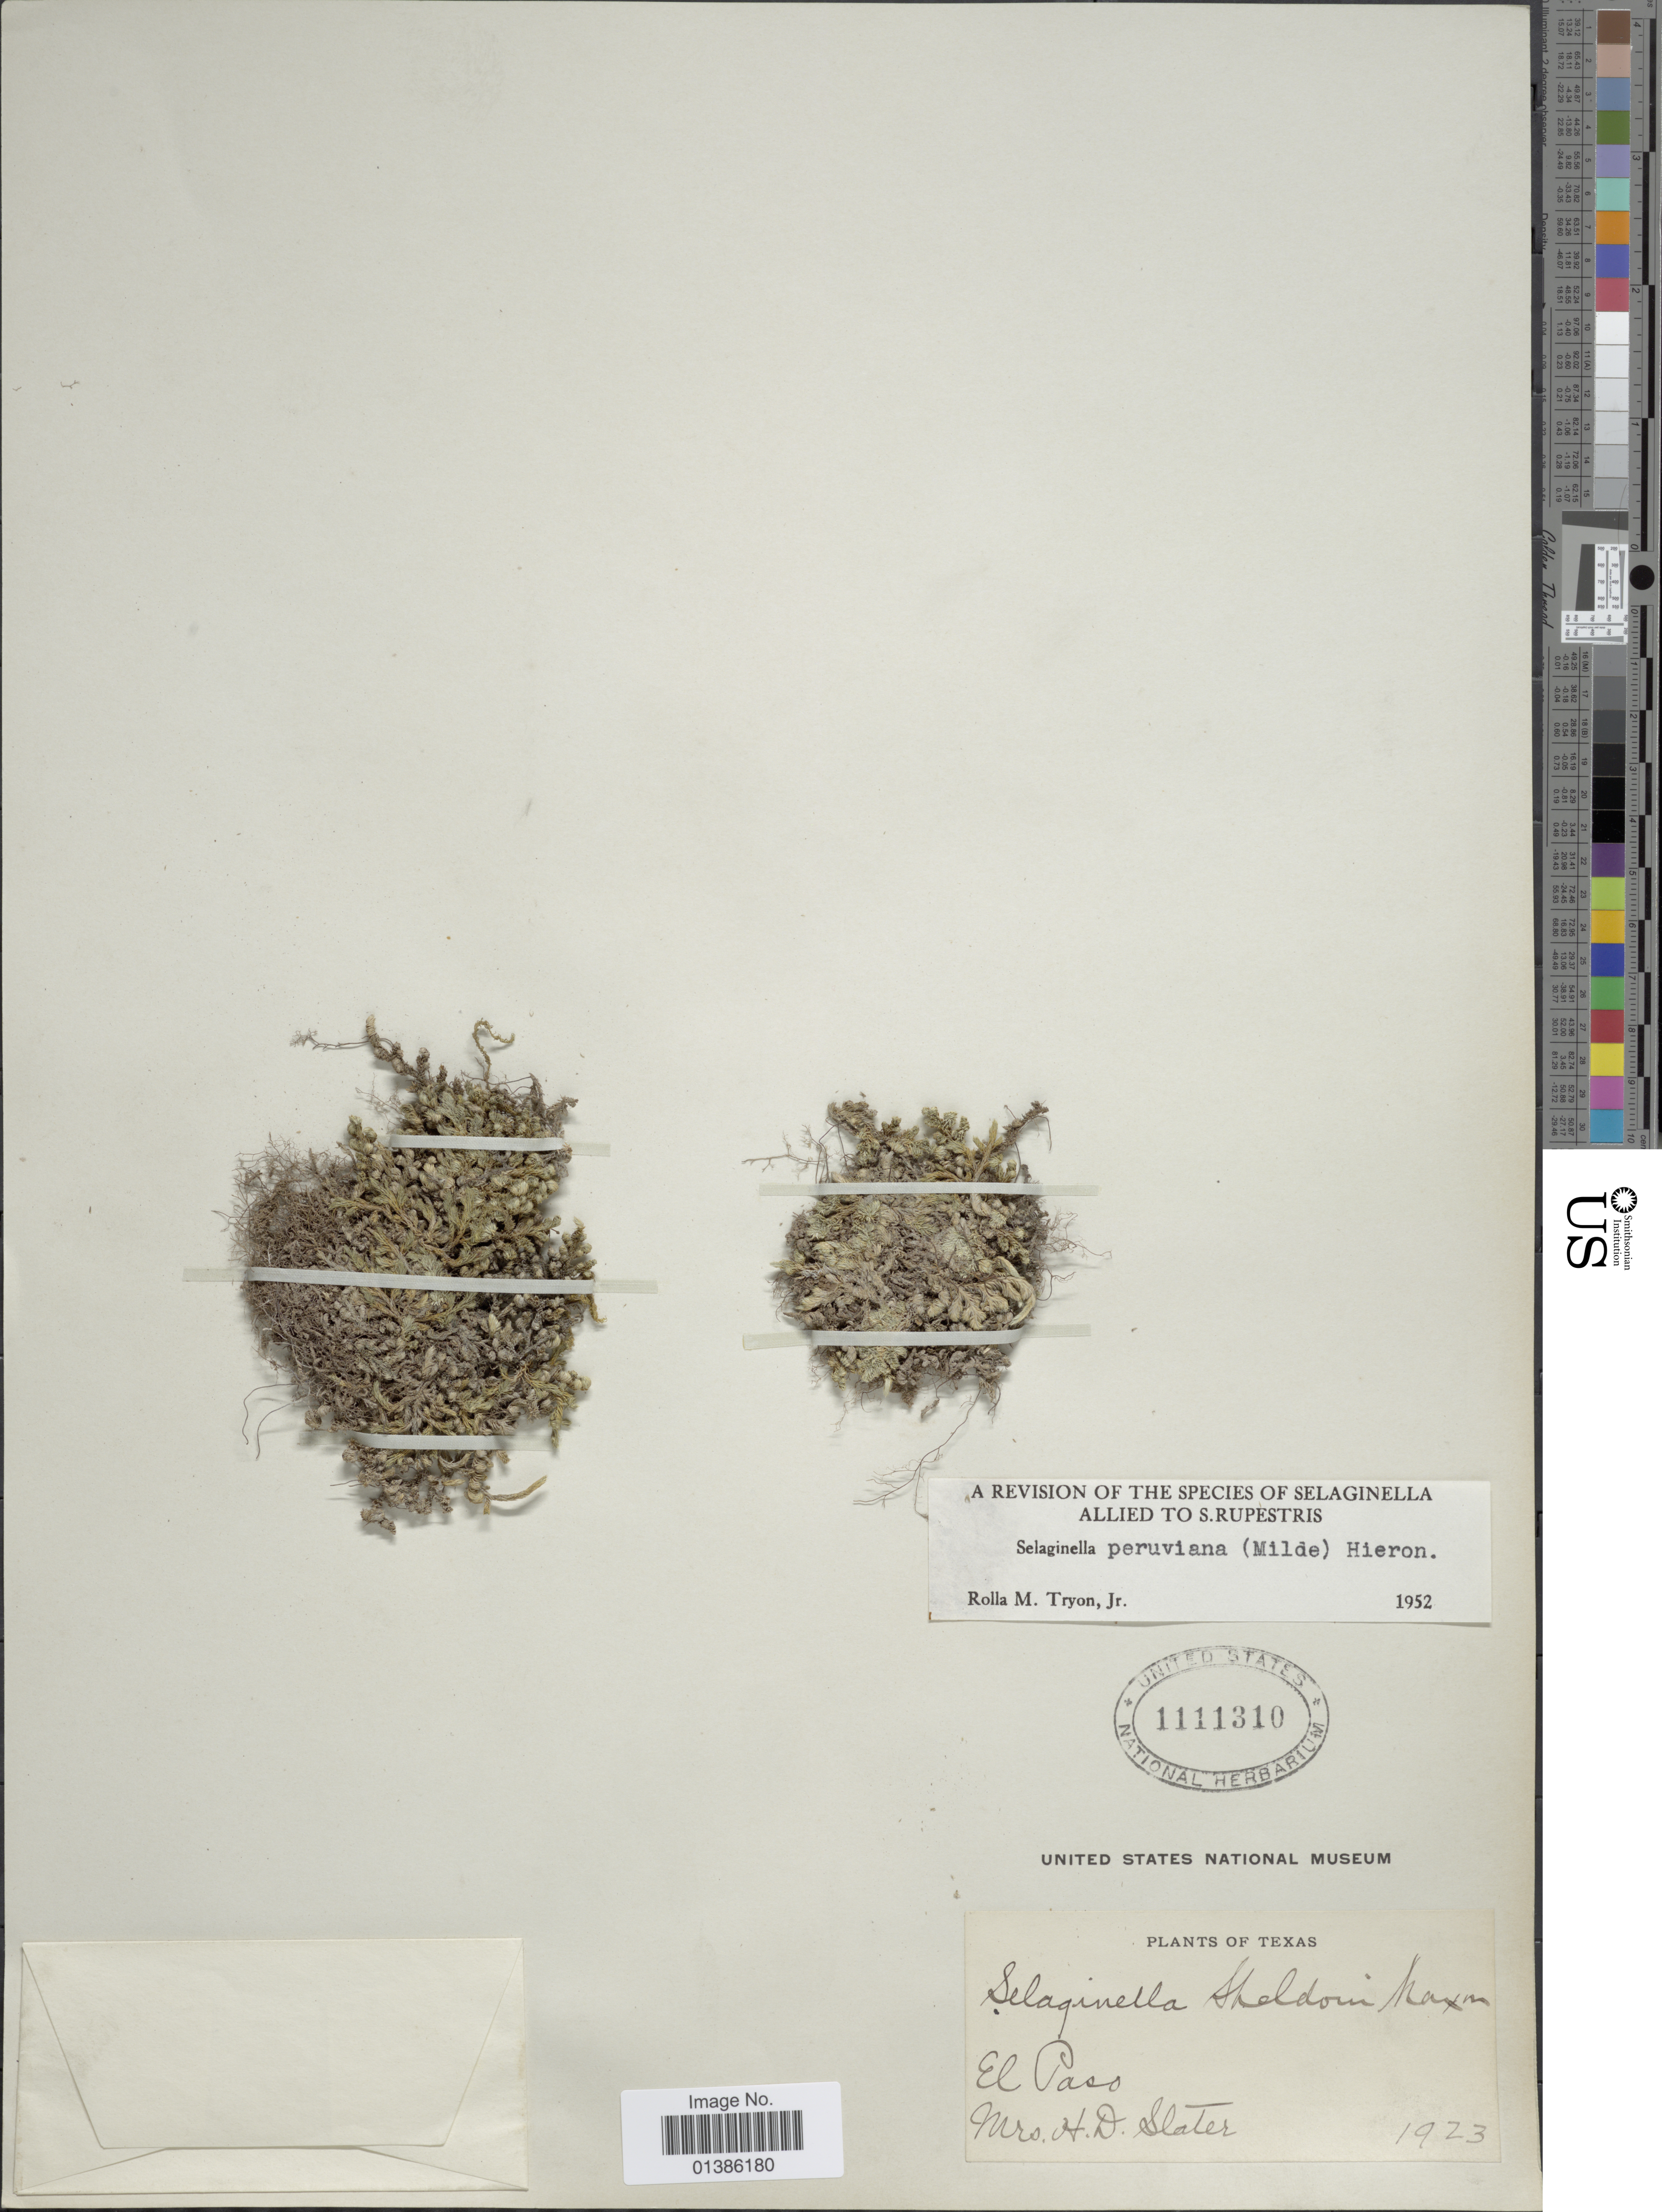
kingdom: Plantae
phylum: Tracheophyta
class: Lycopodiopsida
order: Selaginellales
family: Selaginellaceae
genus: Selaginella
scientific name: Selaginella peruviana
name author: (Milde) Hieron.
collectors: H. Slater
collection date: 1923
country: United States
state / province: Texas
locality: El Paso.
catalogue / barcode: US 1111310